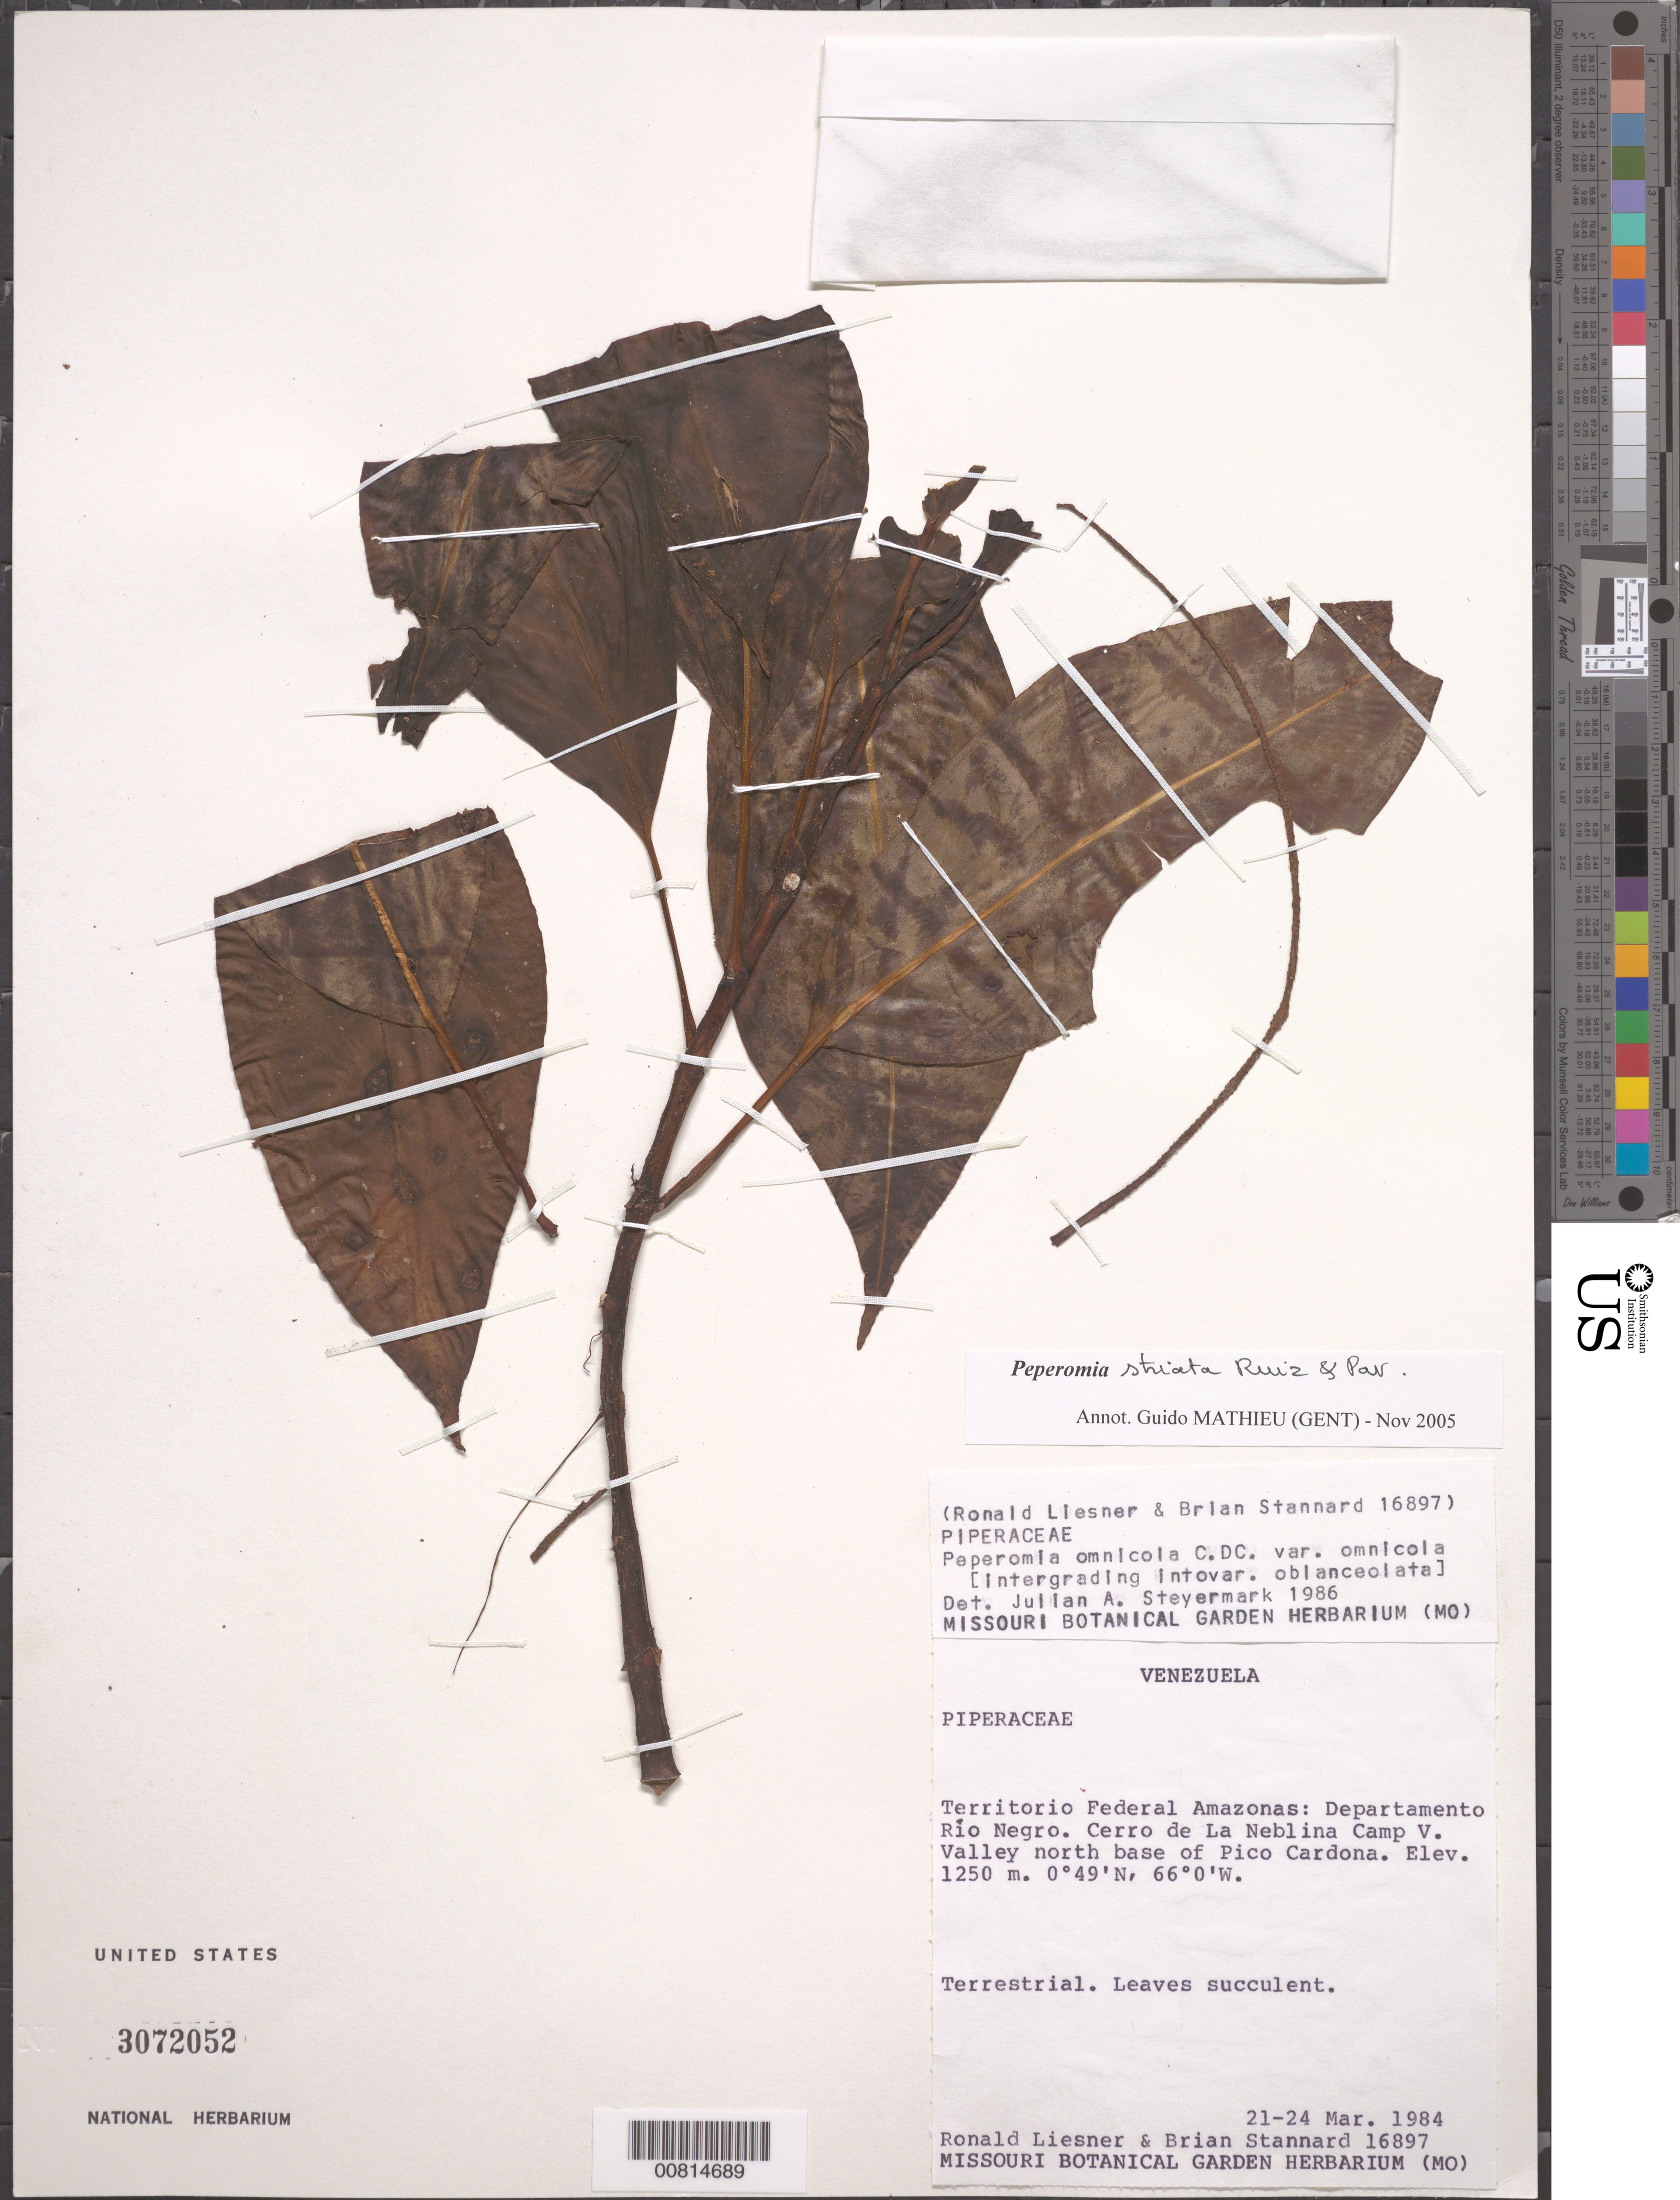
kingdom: Plantae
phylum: Tracheophyta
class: Magnoliopsida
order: Piperales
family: Piperaceae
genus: Peperomia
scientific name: Peperomia omnicola var. omnicola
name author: C. DC.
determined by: Steyermark, Julian A., (VEN)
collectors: R. L. Liesner & B. L. Stannard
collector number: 16897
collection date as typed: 21-Mar-84 to 24-Mar-84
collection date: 1984-03-21/1984-03-24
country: Venezuela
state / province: Amazonas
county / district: Río Negro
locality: Cerro de La Neblina Base Camp V, north base of Pico Cardona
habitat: Valley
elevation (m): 1250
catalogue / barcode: US 3072052